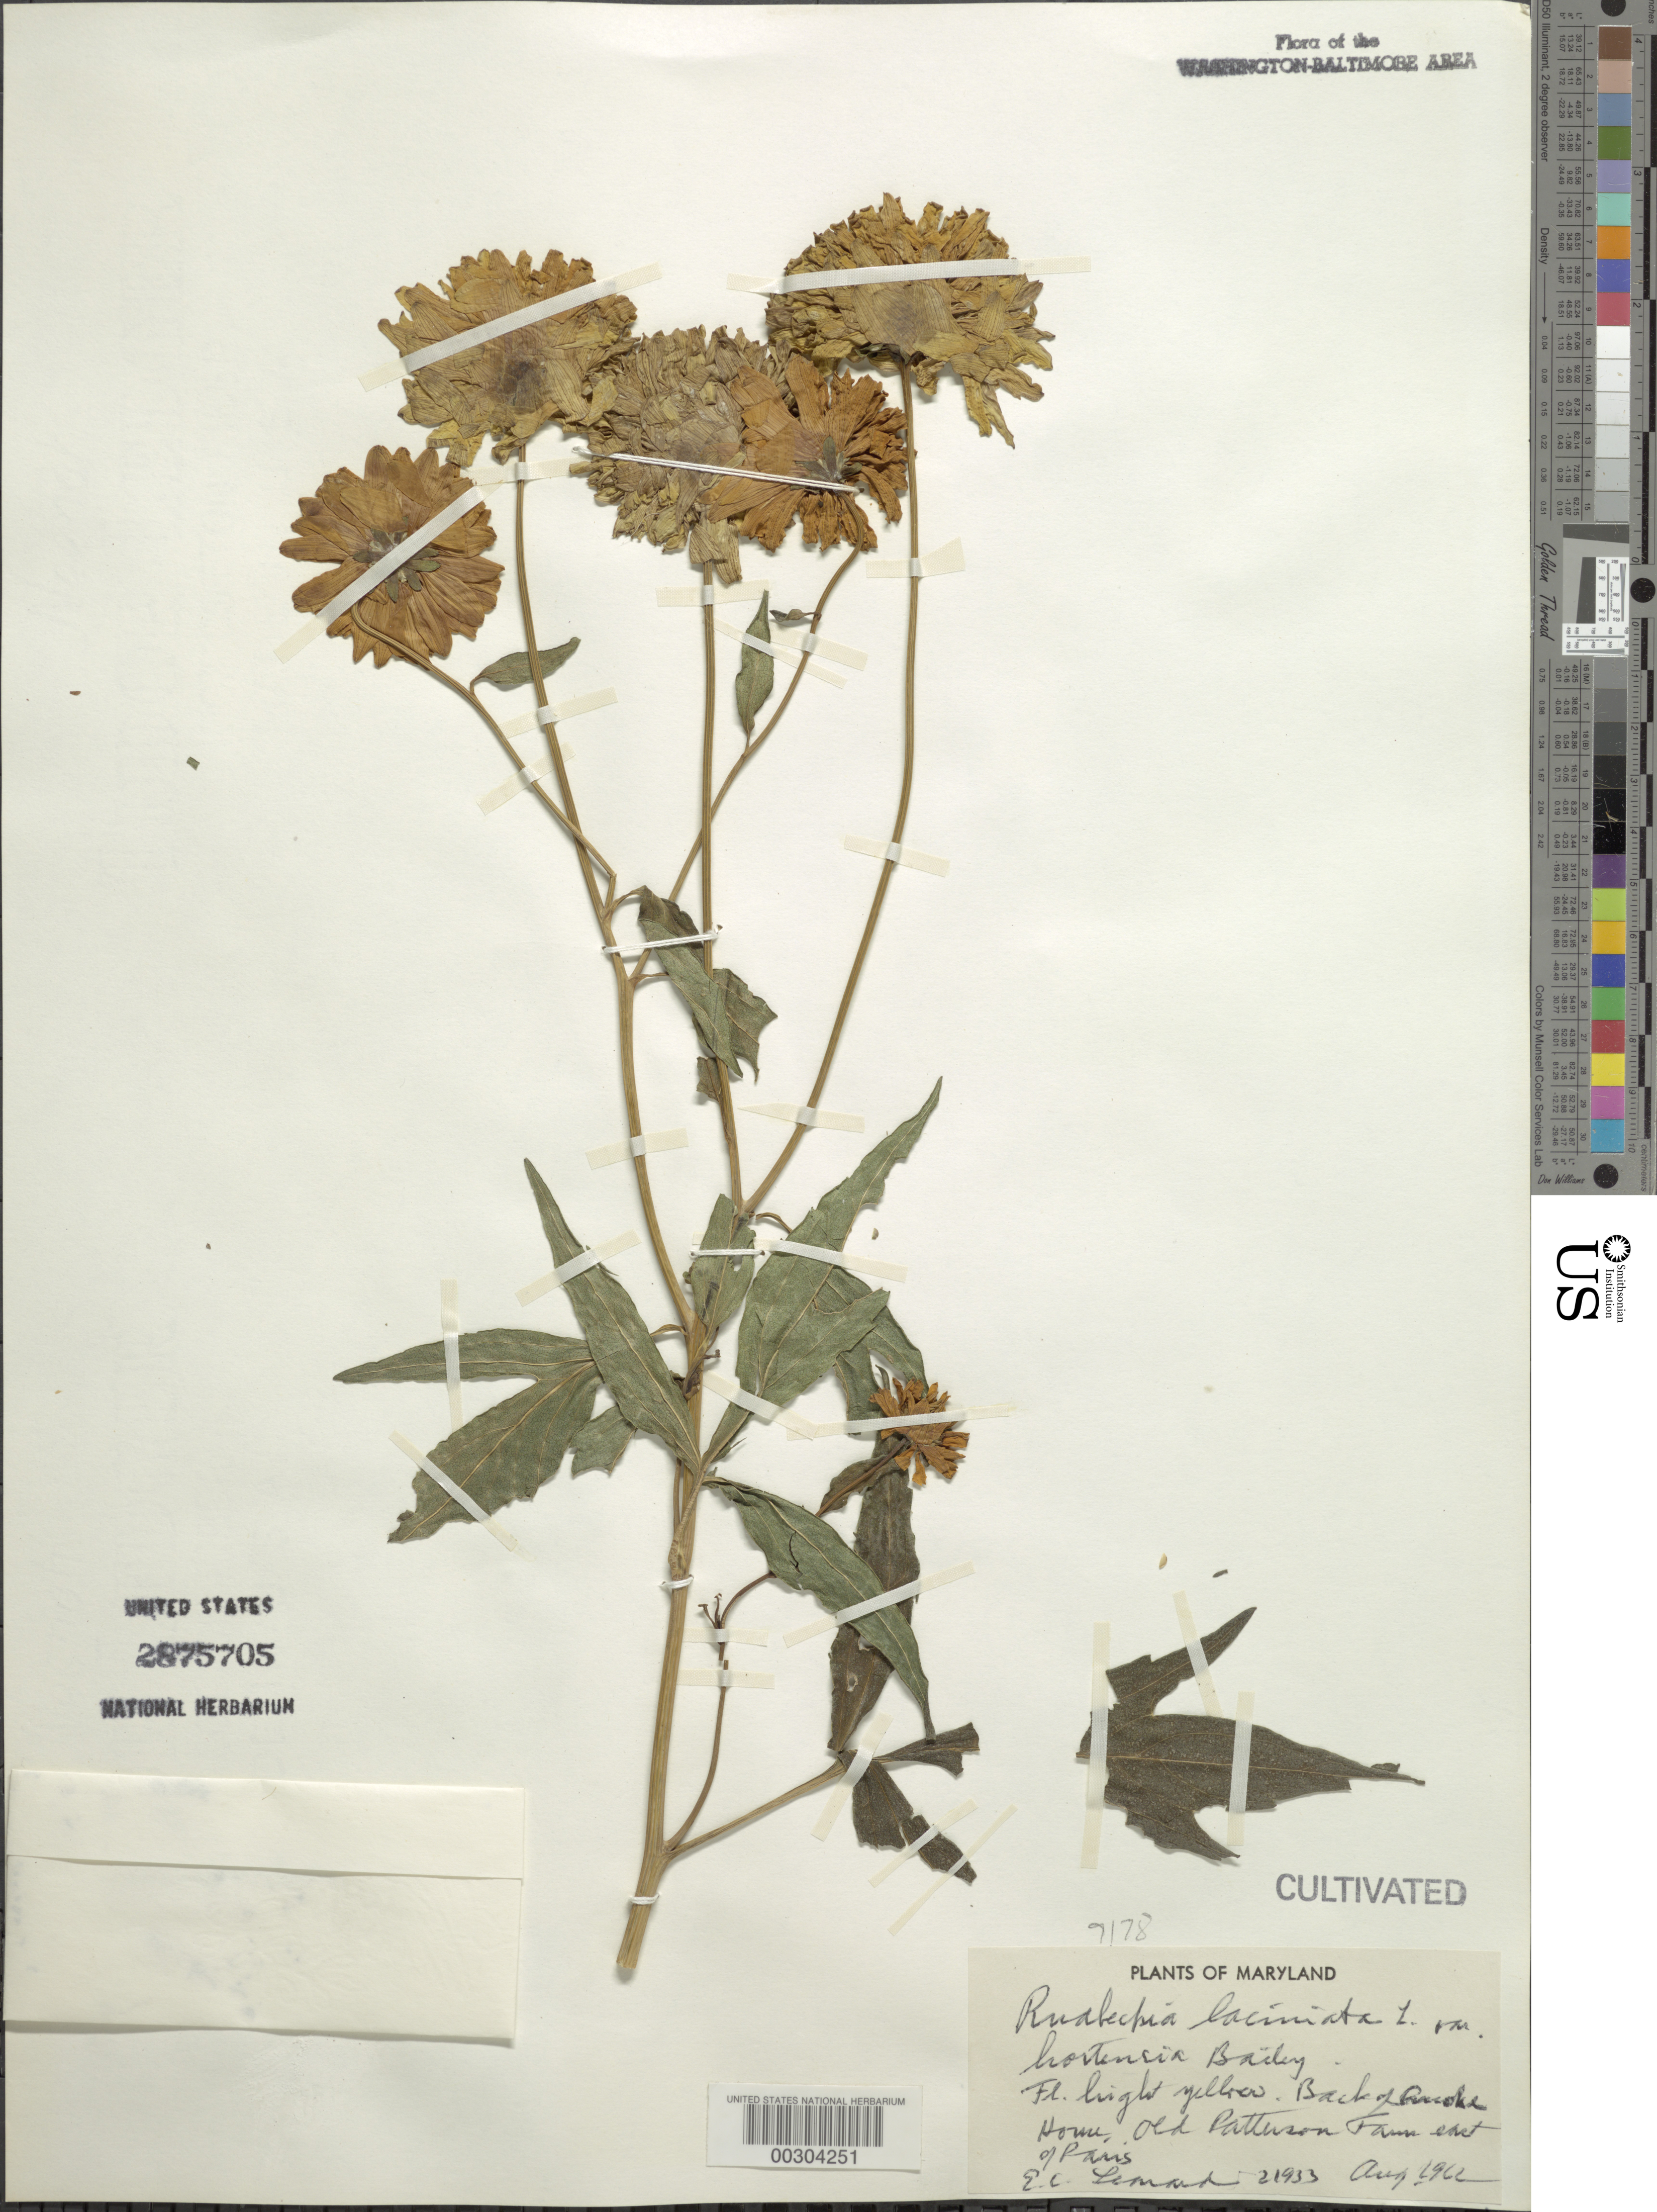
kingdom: Plantae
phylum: Tracheophyta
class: Magnoliopsida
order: Asterales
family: Asteraceae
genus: Rudbeckia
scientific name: Rudbeckia laciniata var. hortensia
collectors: E. C. Leonard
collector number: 21933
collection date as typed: Aug 1962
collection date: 1962-08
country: United States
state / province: Maryland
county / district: Calvert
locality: Paris, Old Patterson Farm E of Paris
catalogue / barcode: US 2875705